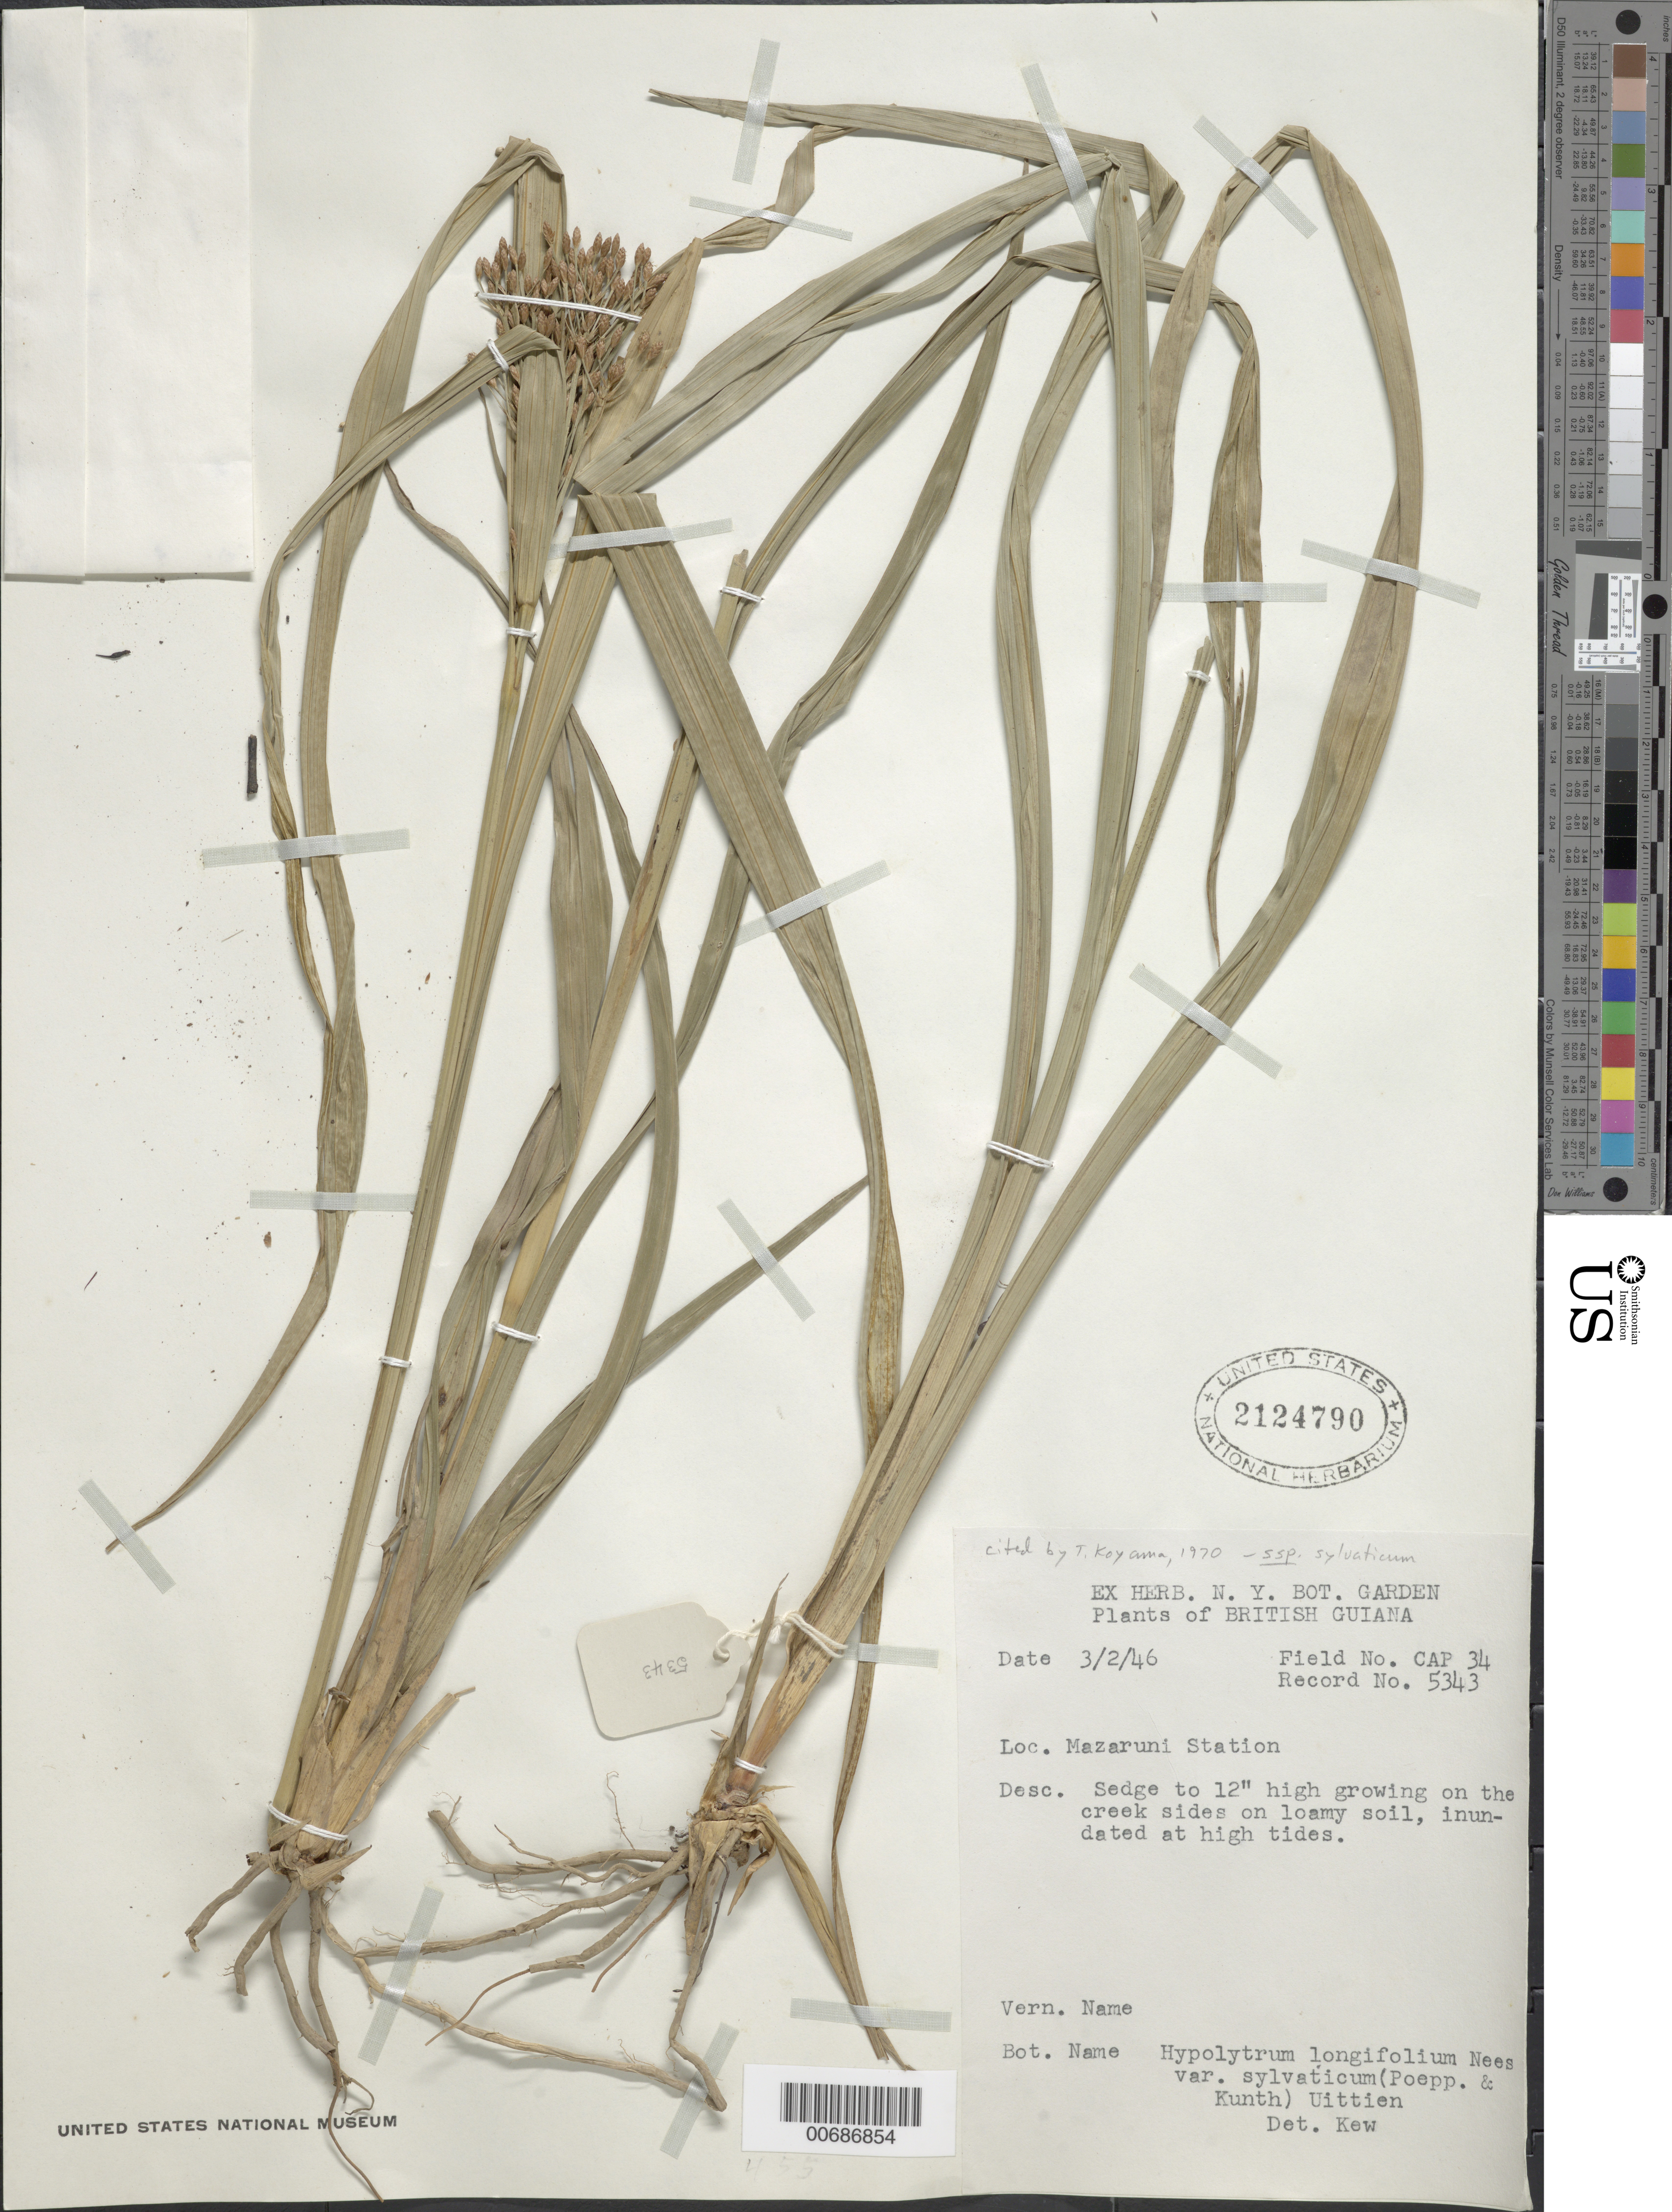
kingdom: Plantae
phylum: Tracheophyta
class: Liliopsida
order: Poales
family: Cyperaceae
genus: Hypolytrum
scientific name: Hypolytrum longifolium subsp. sylvaticum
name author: (Poepp. ex Kunth) T. Koyama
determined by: Koyama, Tetsuo M.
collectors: A. Persaud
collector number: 5343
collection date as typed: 3-Feb-46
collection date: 1946-02-03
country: Guyana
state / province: Cuyuni-Mazaruni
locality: Forest Station, H.M.P.S. Mazaruni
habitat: Creek Sides on Loamy soil; inundated at high tide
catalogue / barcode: US 2124790